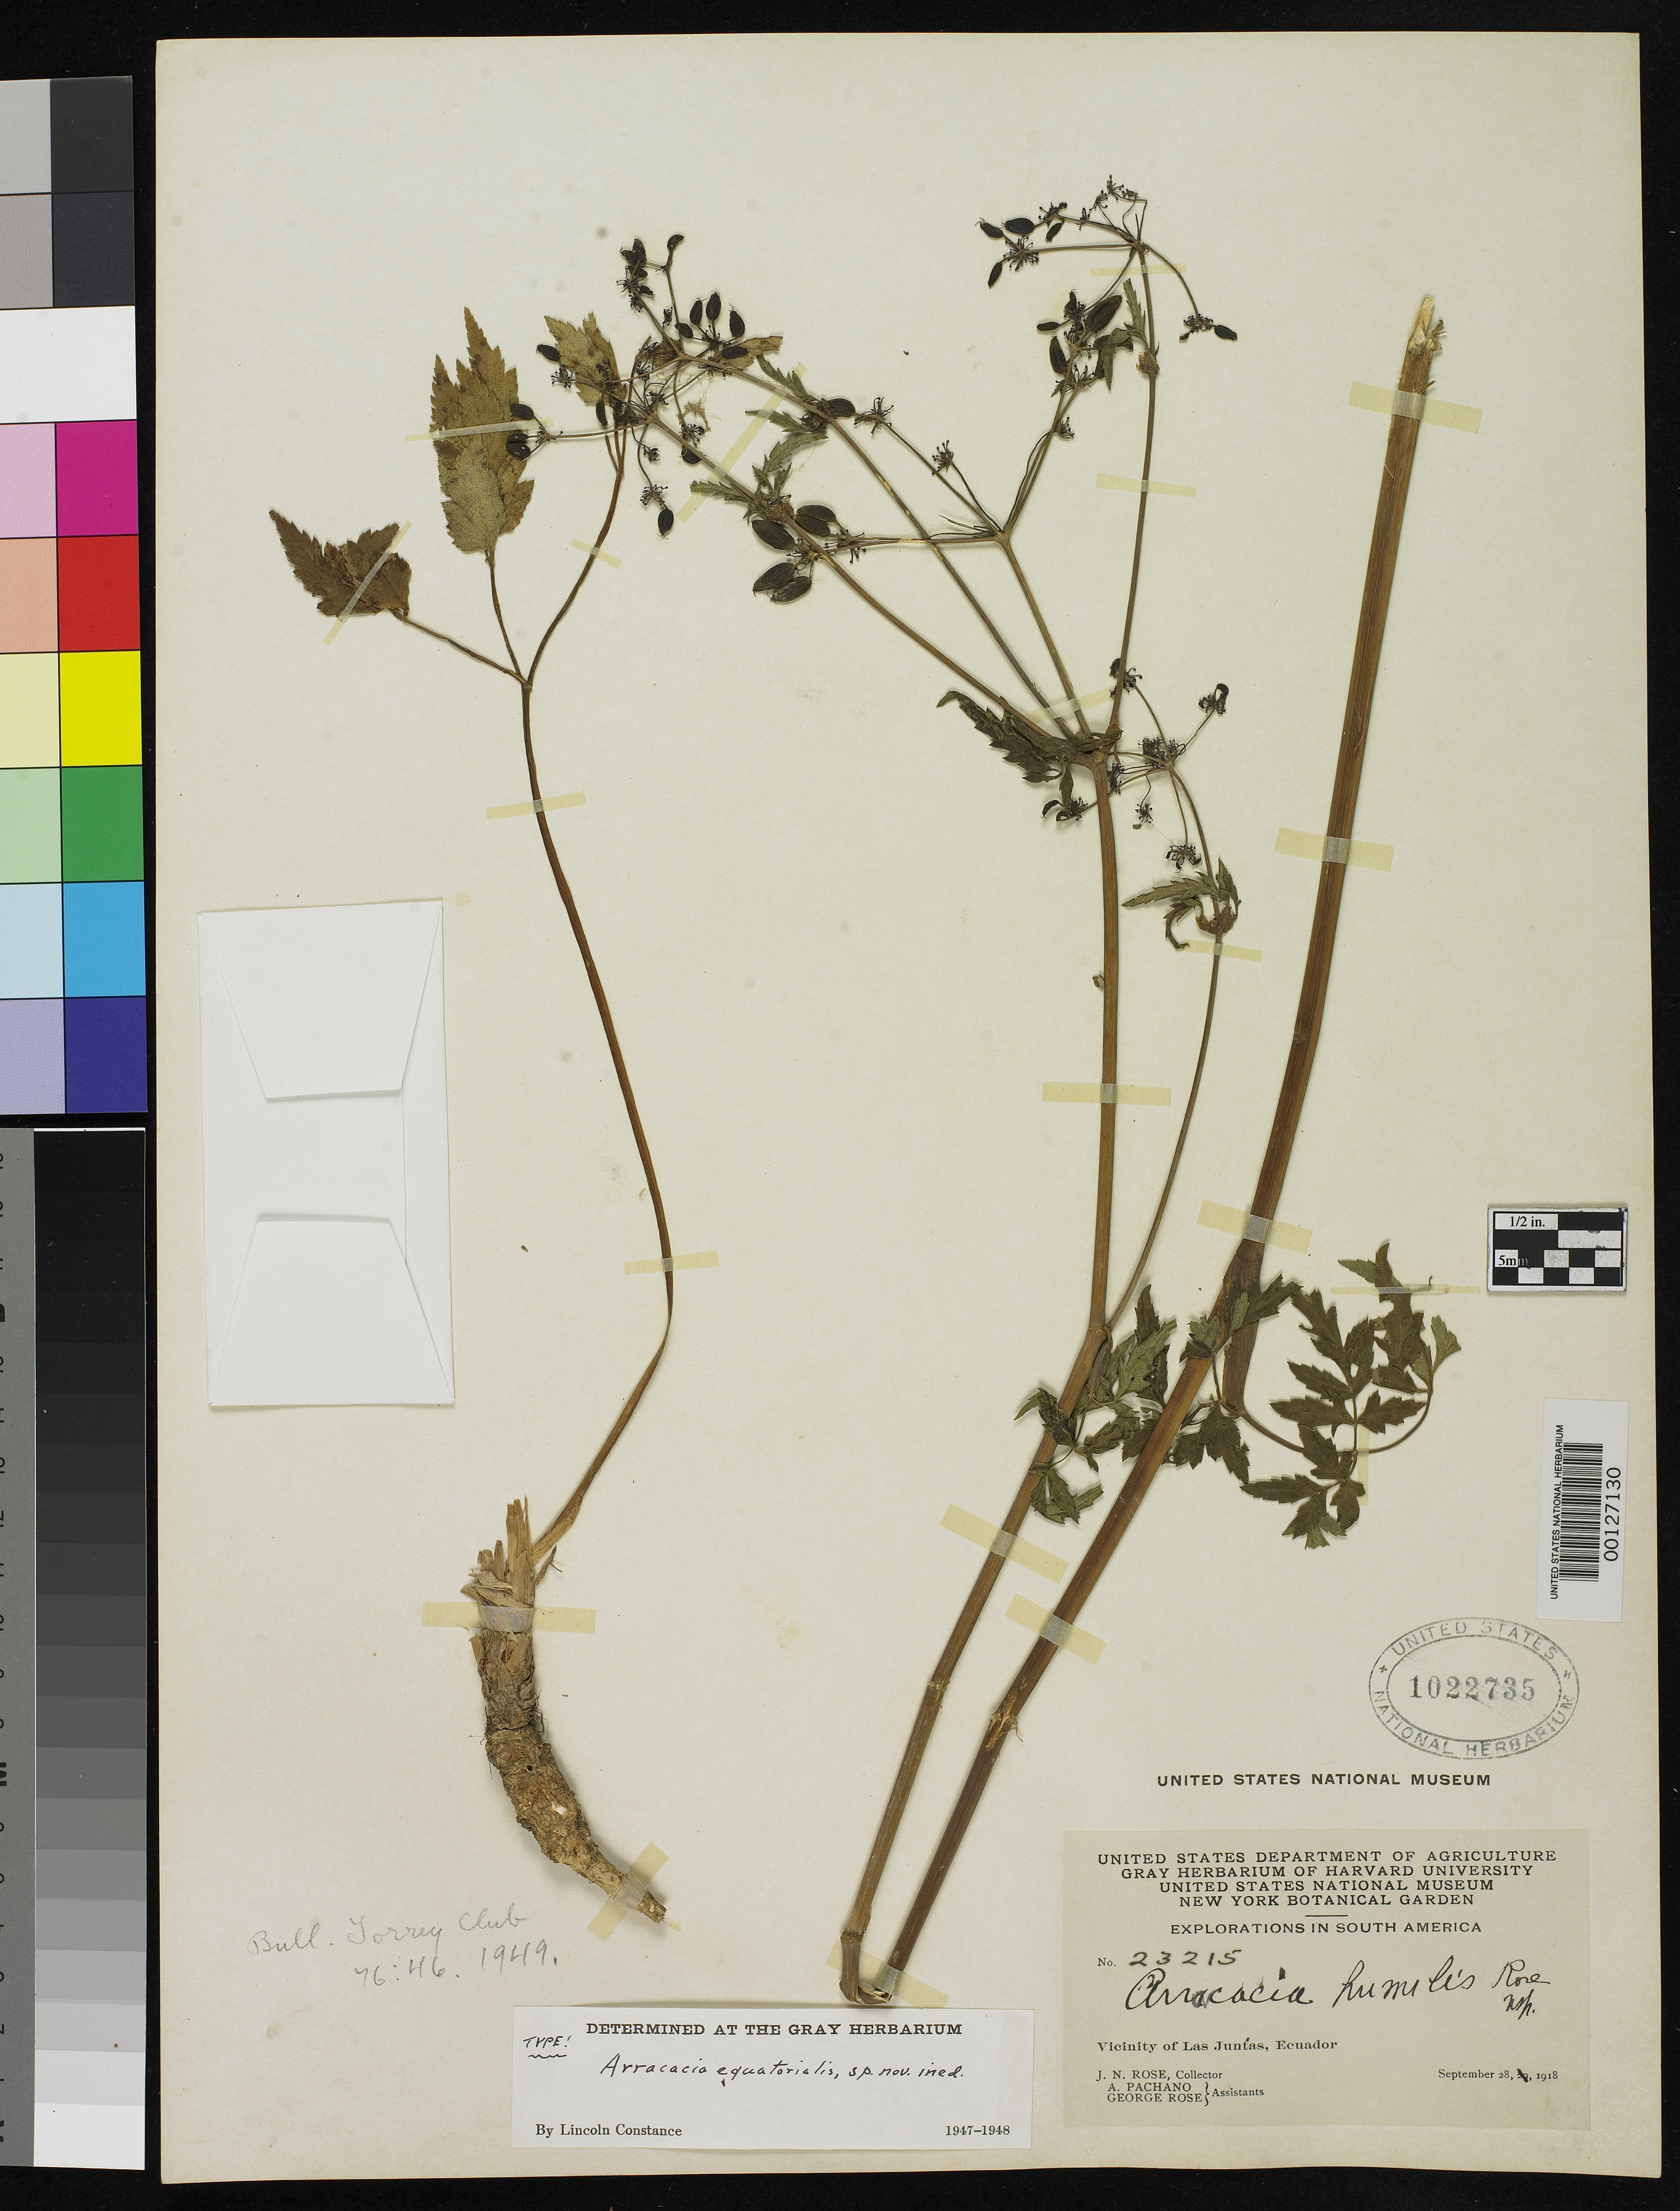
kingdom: Plantae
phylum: Tracheophyta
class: Magnoliopsida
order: Apiales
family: Apiaceae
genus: Arracacia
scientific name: Arracacia equatorialis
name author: Constance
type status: Holotype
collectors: J. N. Rose, A. Pachano & J. S. Rose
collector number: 23215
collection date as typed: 28 Sep 1918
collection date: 1918-09-28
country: Ecuador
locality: Vicinity of Las Juntas.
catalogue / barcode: US 1022735